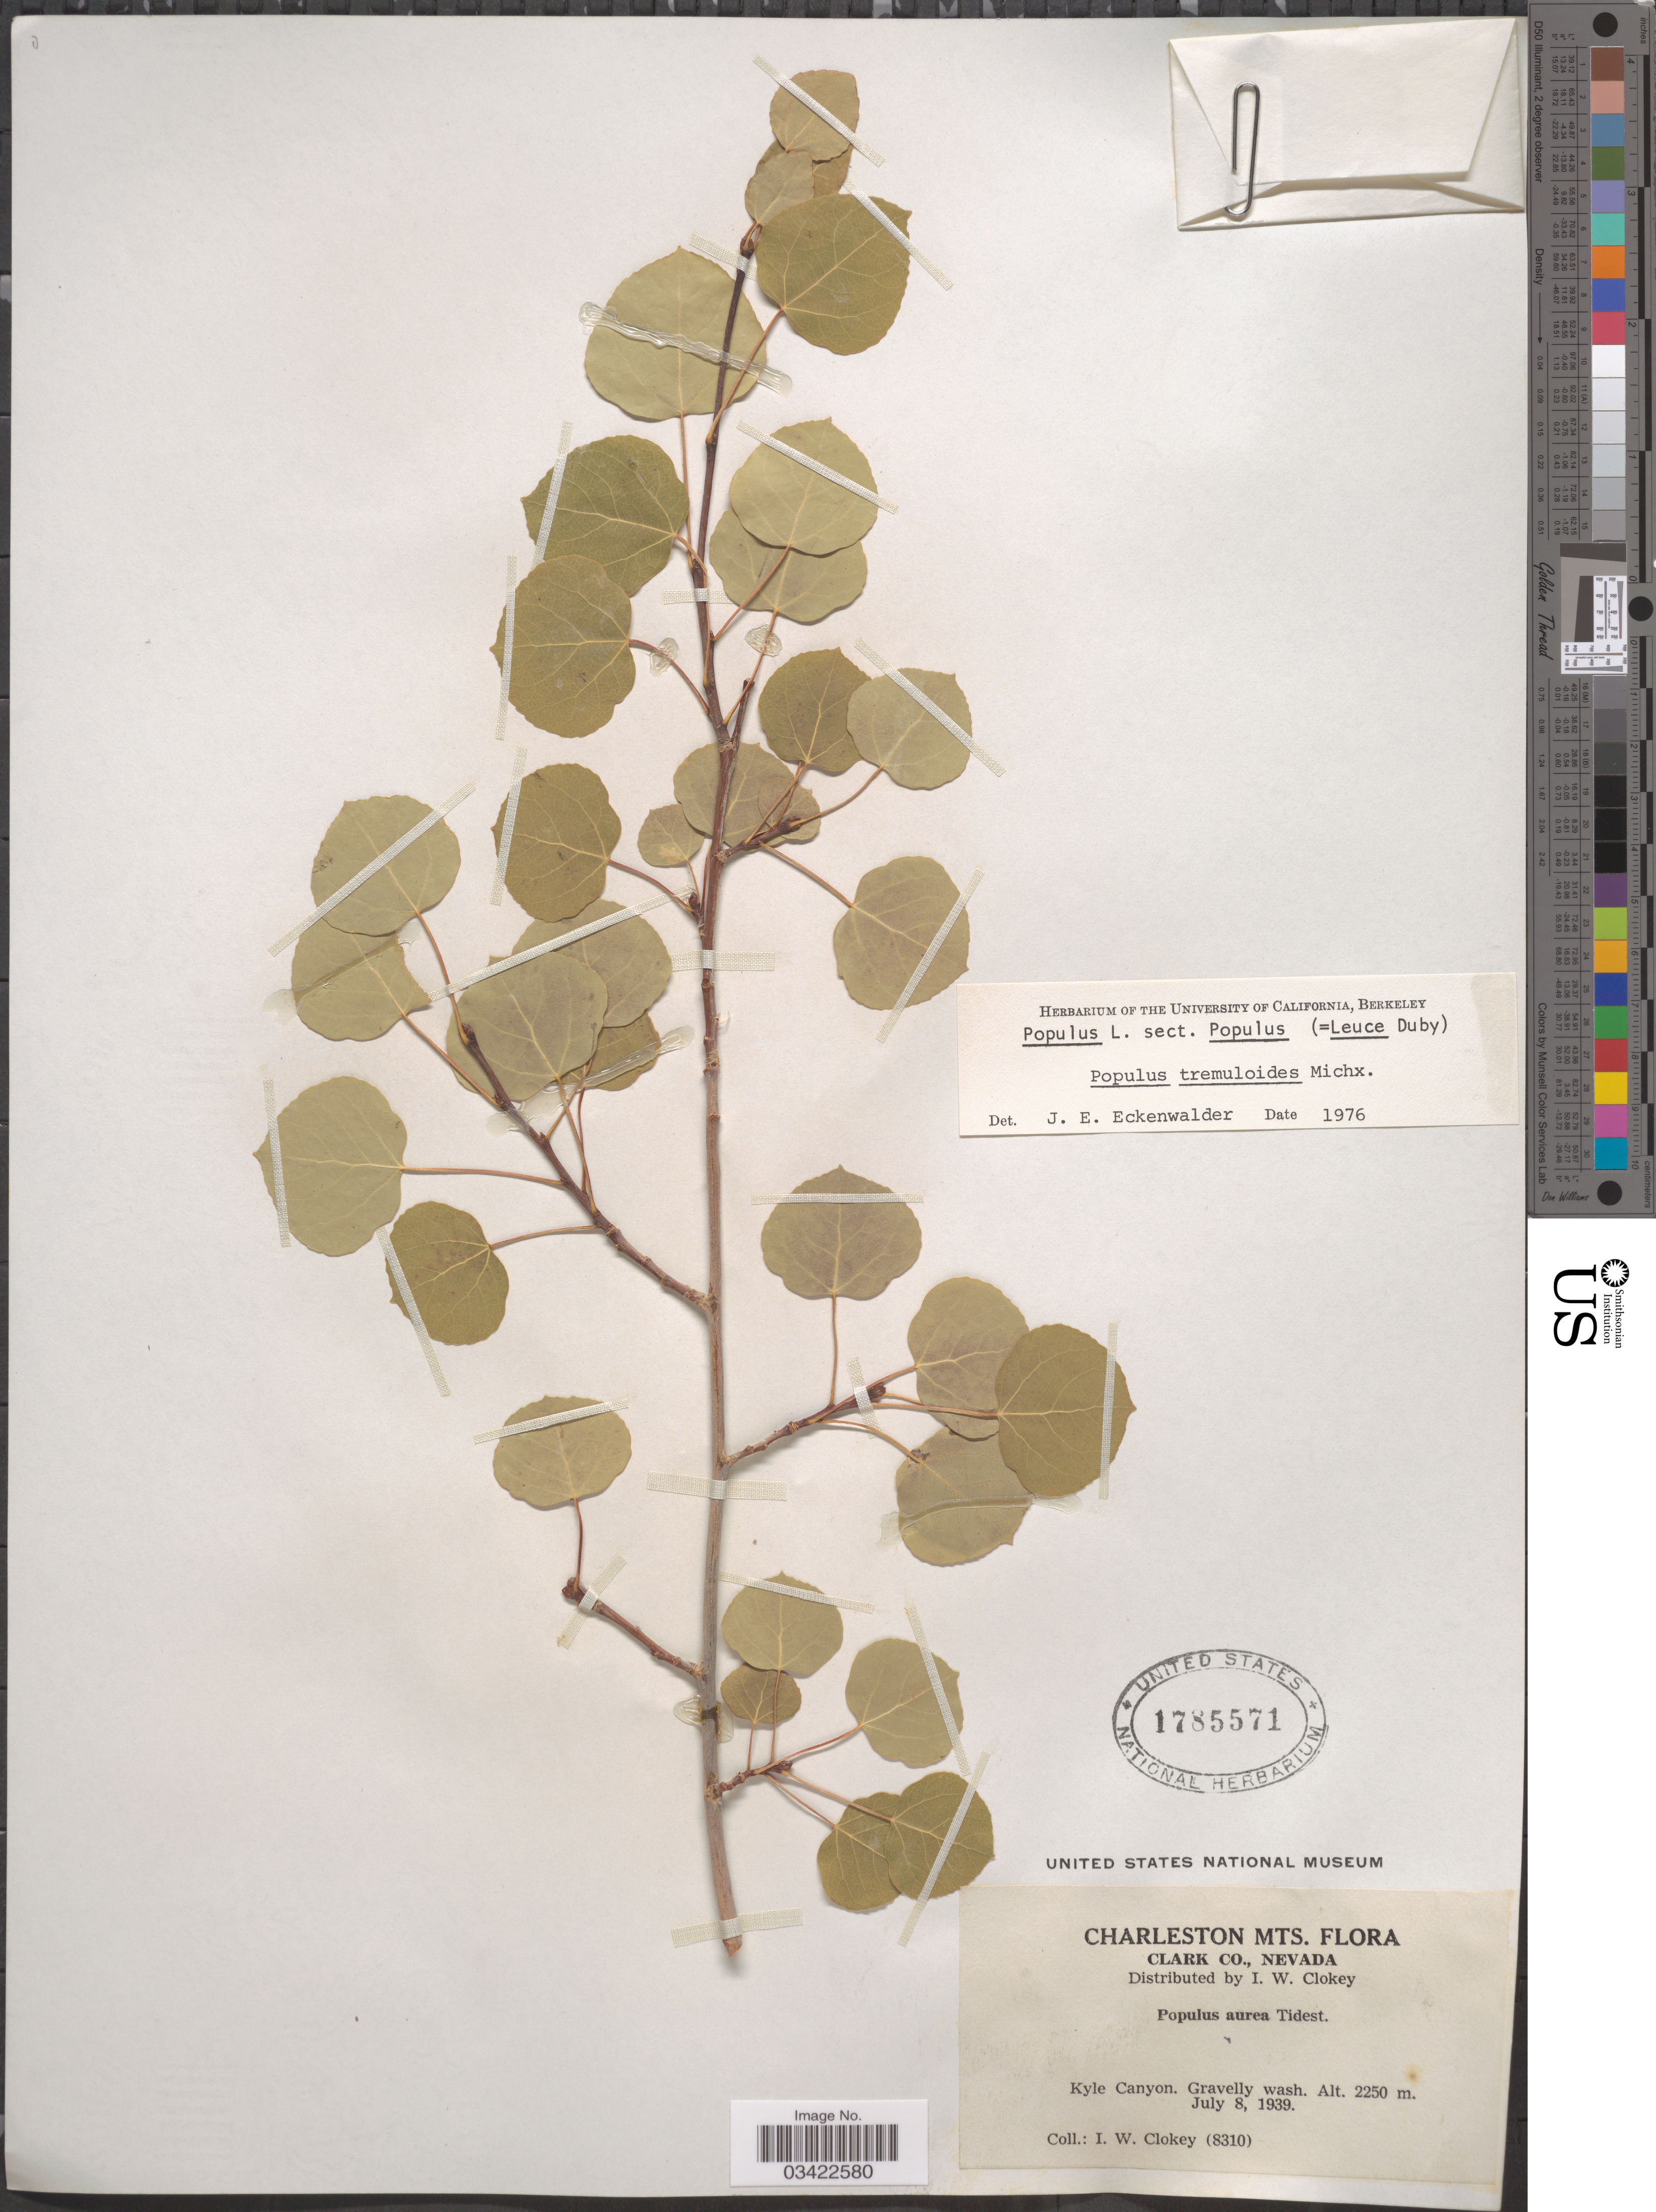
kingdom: Plantae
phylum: Tracheophyta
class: Magnoliopsida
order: Malpighiales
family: Salicaceae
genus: Populus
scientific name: Populus tremuloides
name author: Michx.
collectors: I. W. Clokey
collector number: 8310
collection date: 1939-07-08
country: United States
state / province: Nevada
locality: Charleston Mts., Clark Co., Kyle Canyon.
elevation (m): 2250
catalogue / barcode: US 1785571